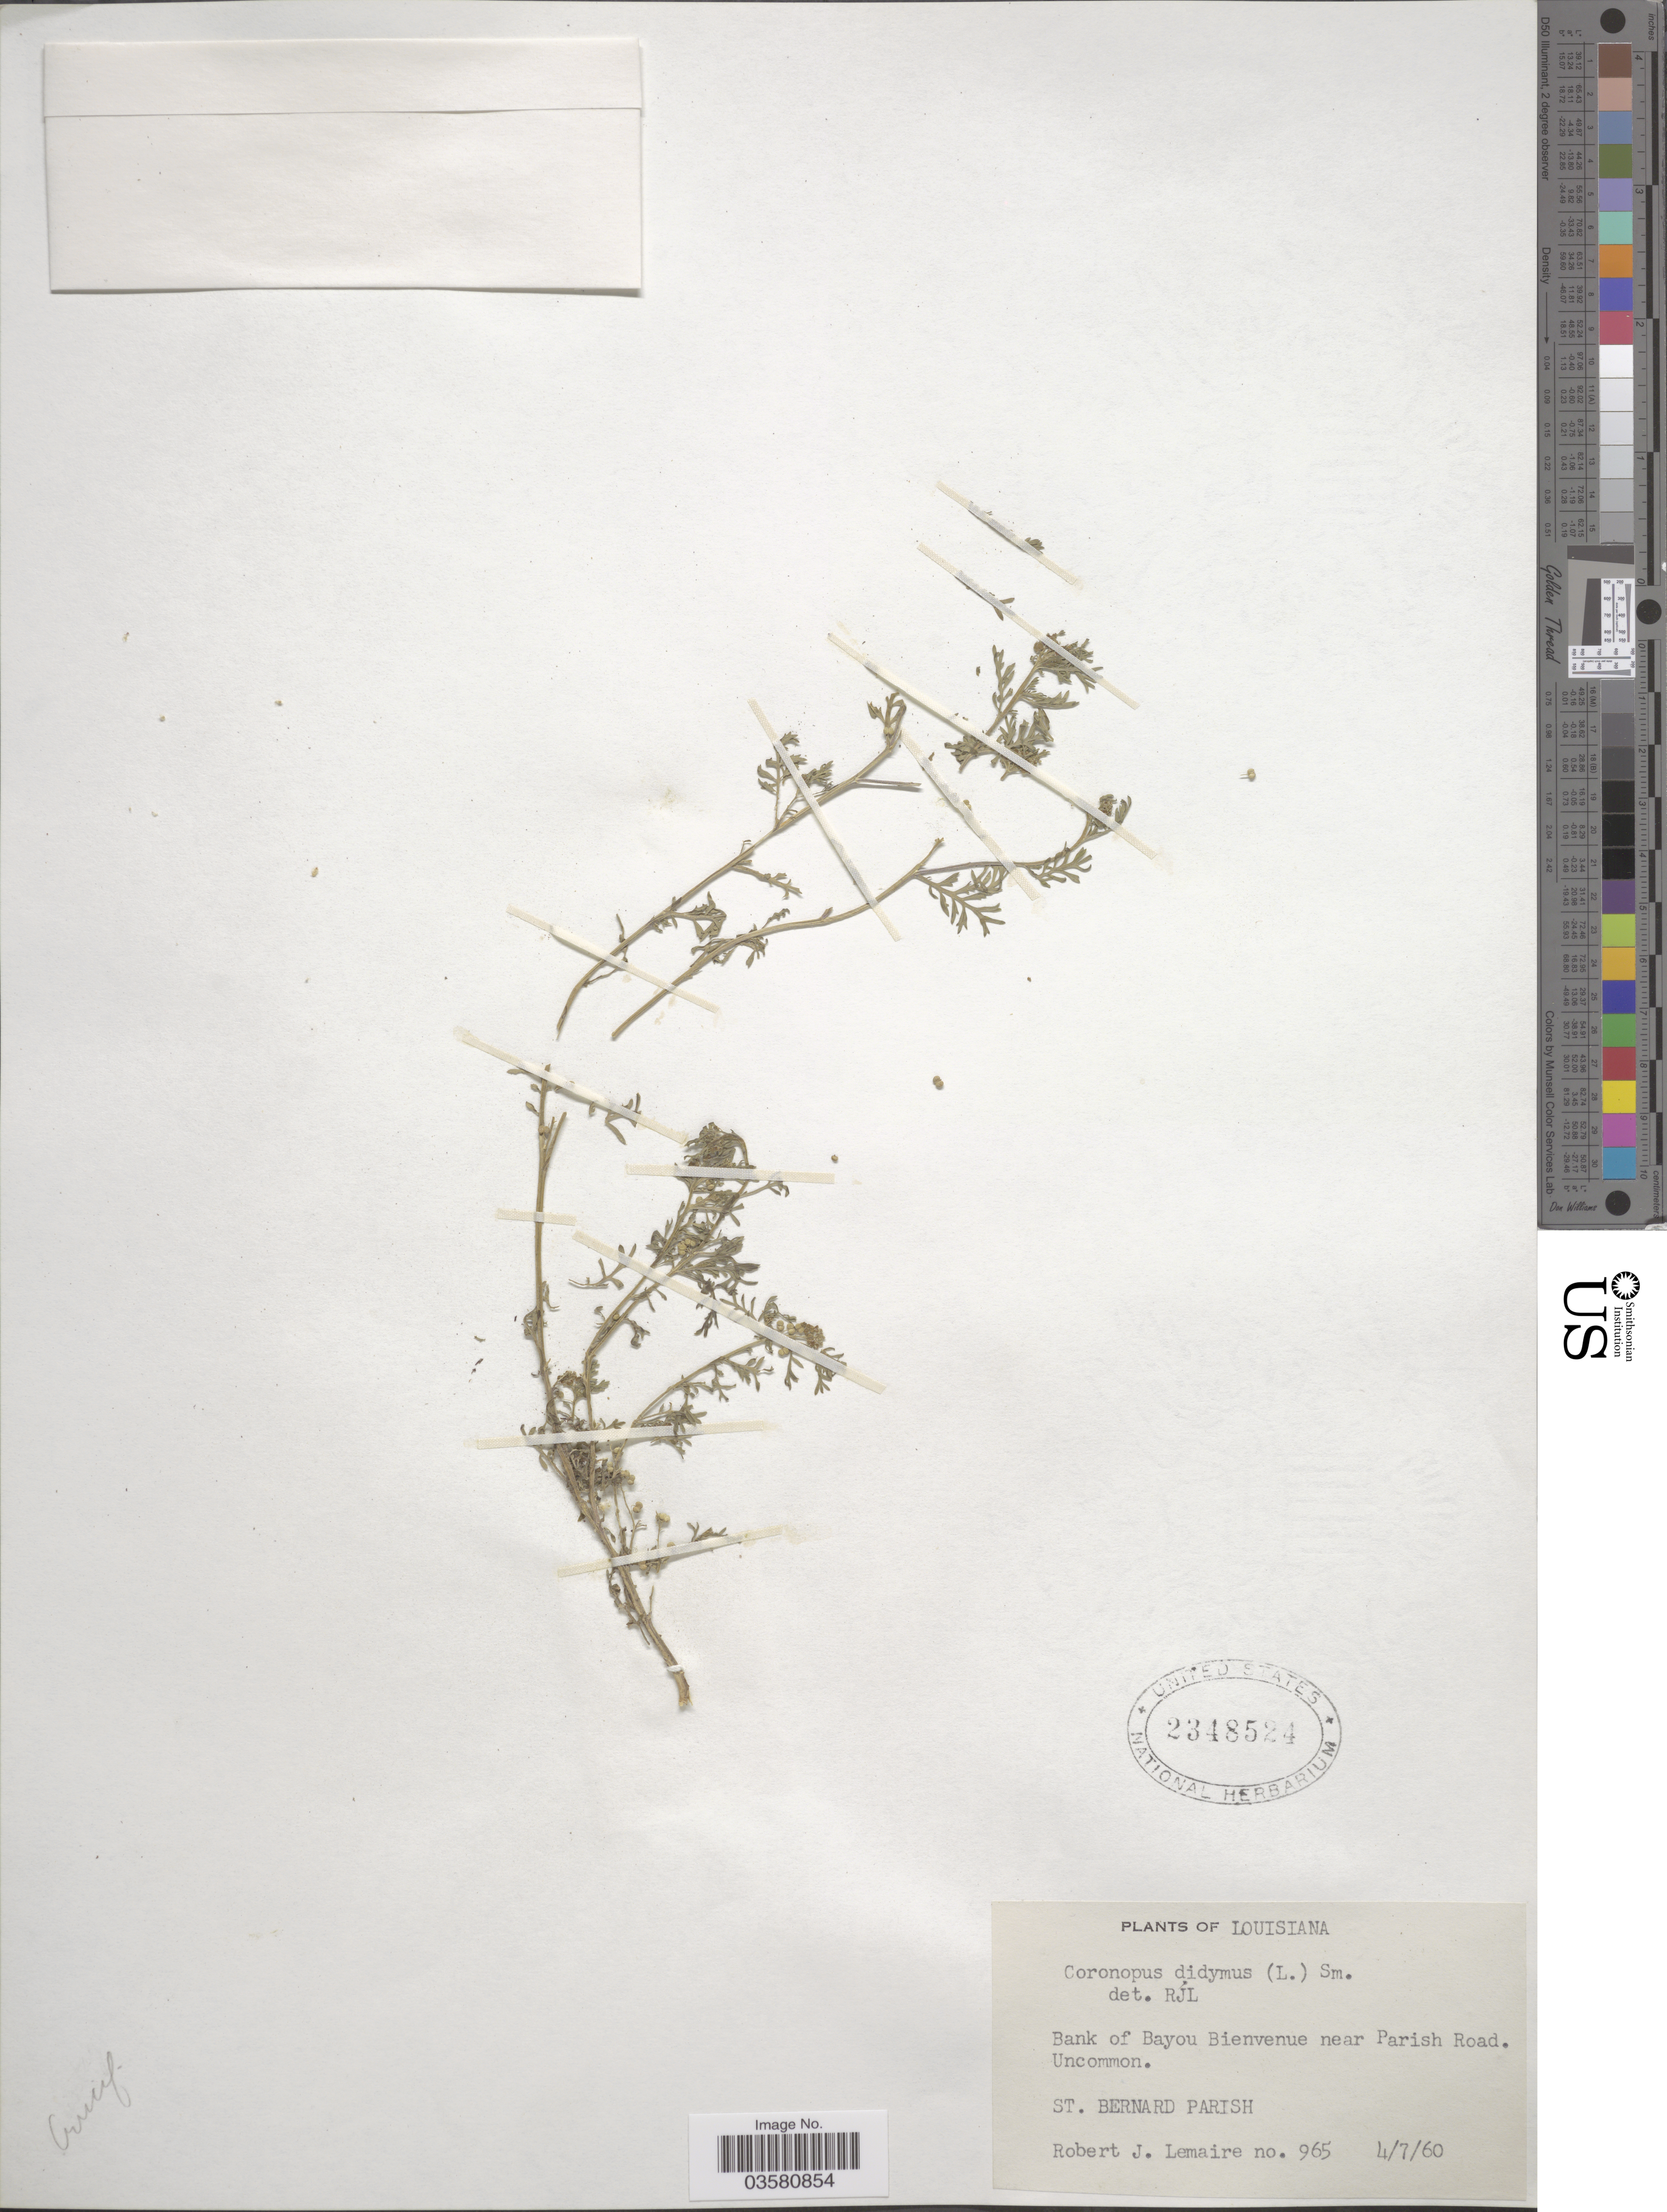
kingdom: Plantae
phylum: Tracheophyta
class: Magnoliopsida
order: Brassicales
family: Brassicaceae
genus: Lepidium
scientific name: Lepidium didymum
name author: L.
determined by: Strong, M. T., (US), Smithsonian Institution - National Museum of Natural History (UNITED STATES)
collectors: R. J. Lemaire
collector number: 965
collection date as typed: Transcribed d/m/y: 7/4/60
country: United States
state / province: Louisiana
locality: Bank of Bayou Bienvenue near Parish Road. St. Bernard Parish.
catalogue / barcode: US 2348524